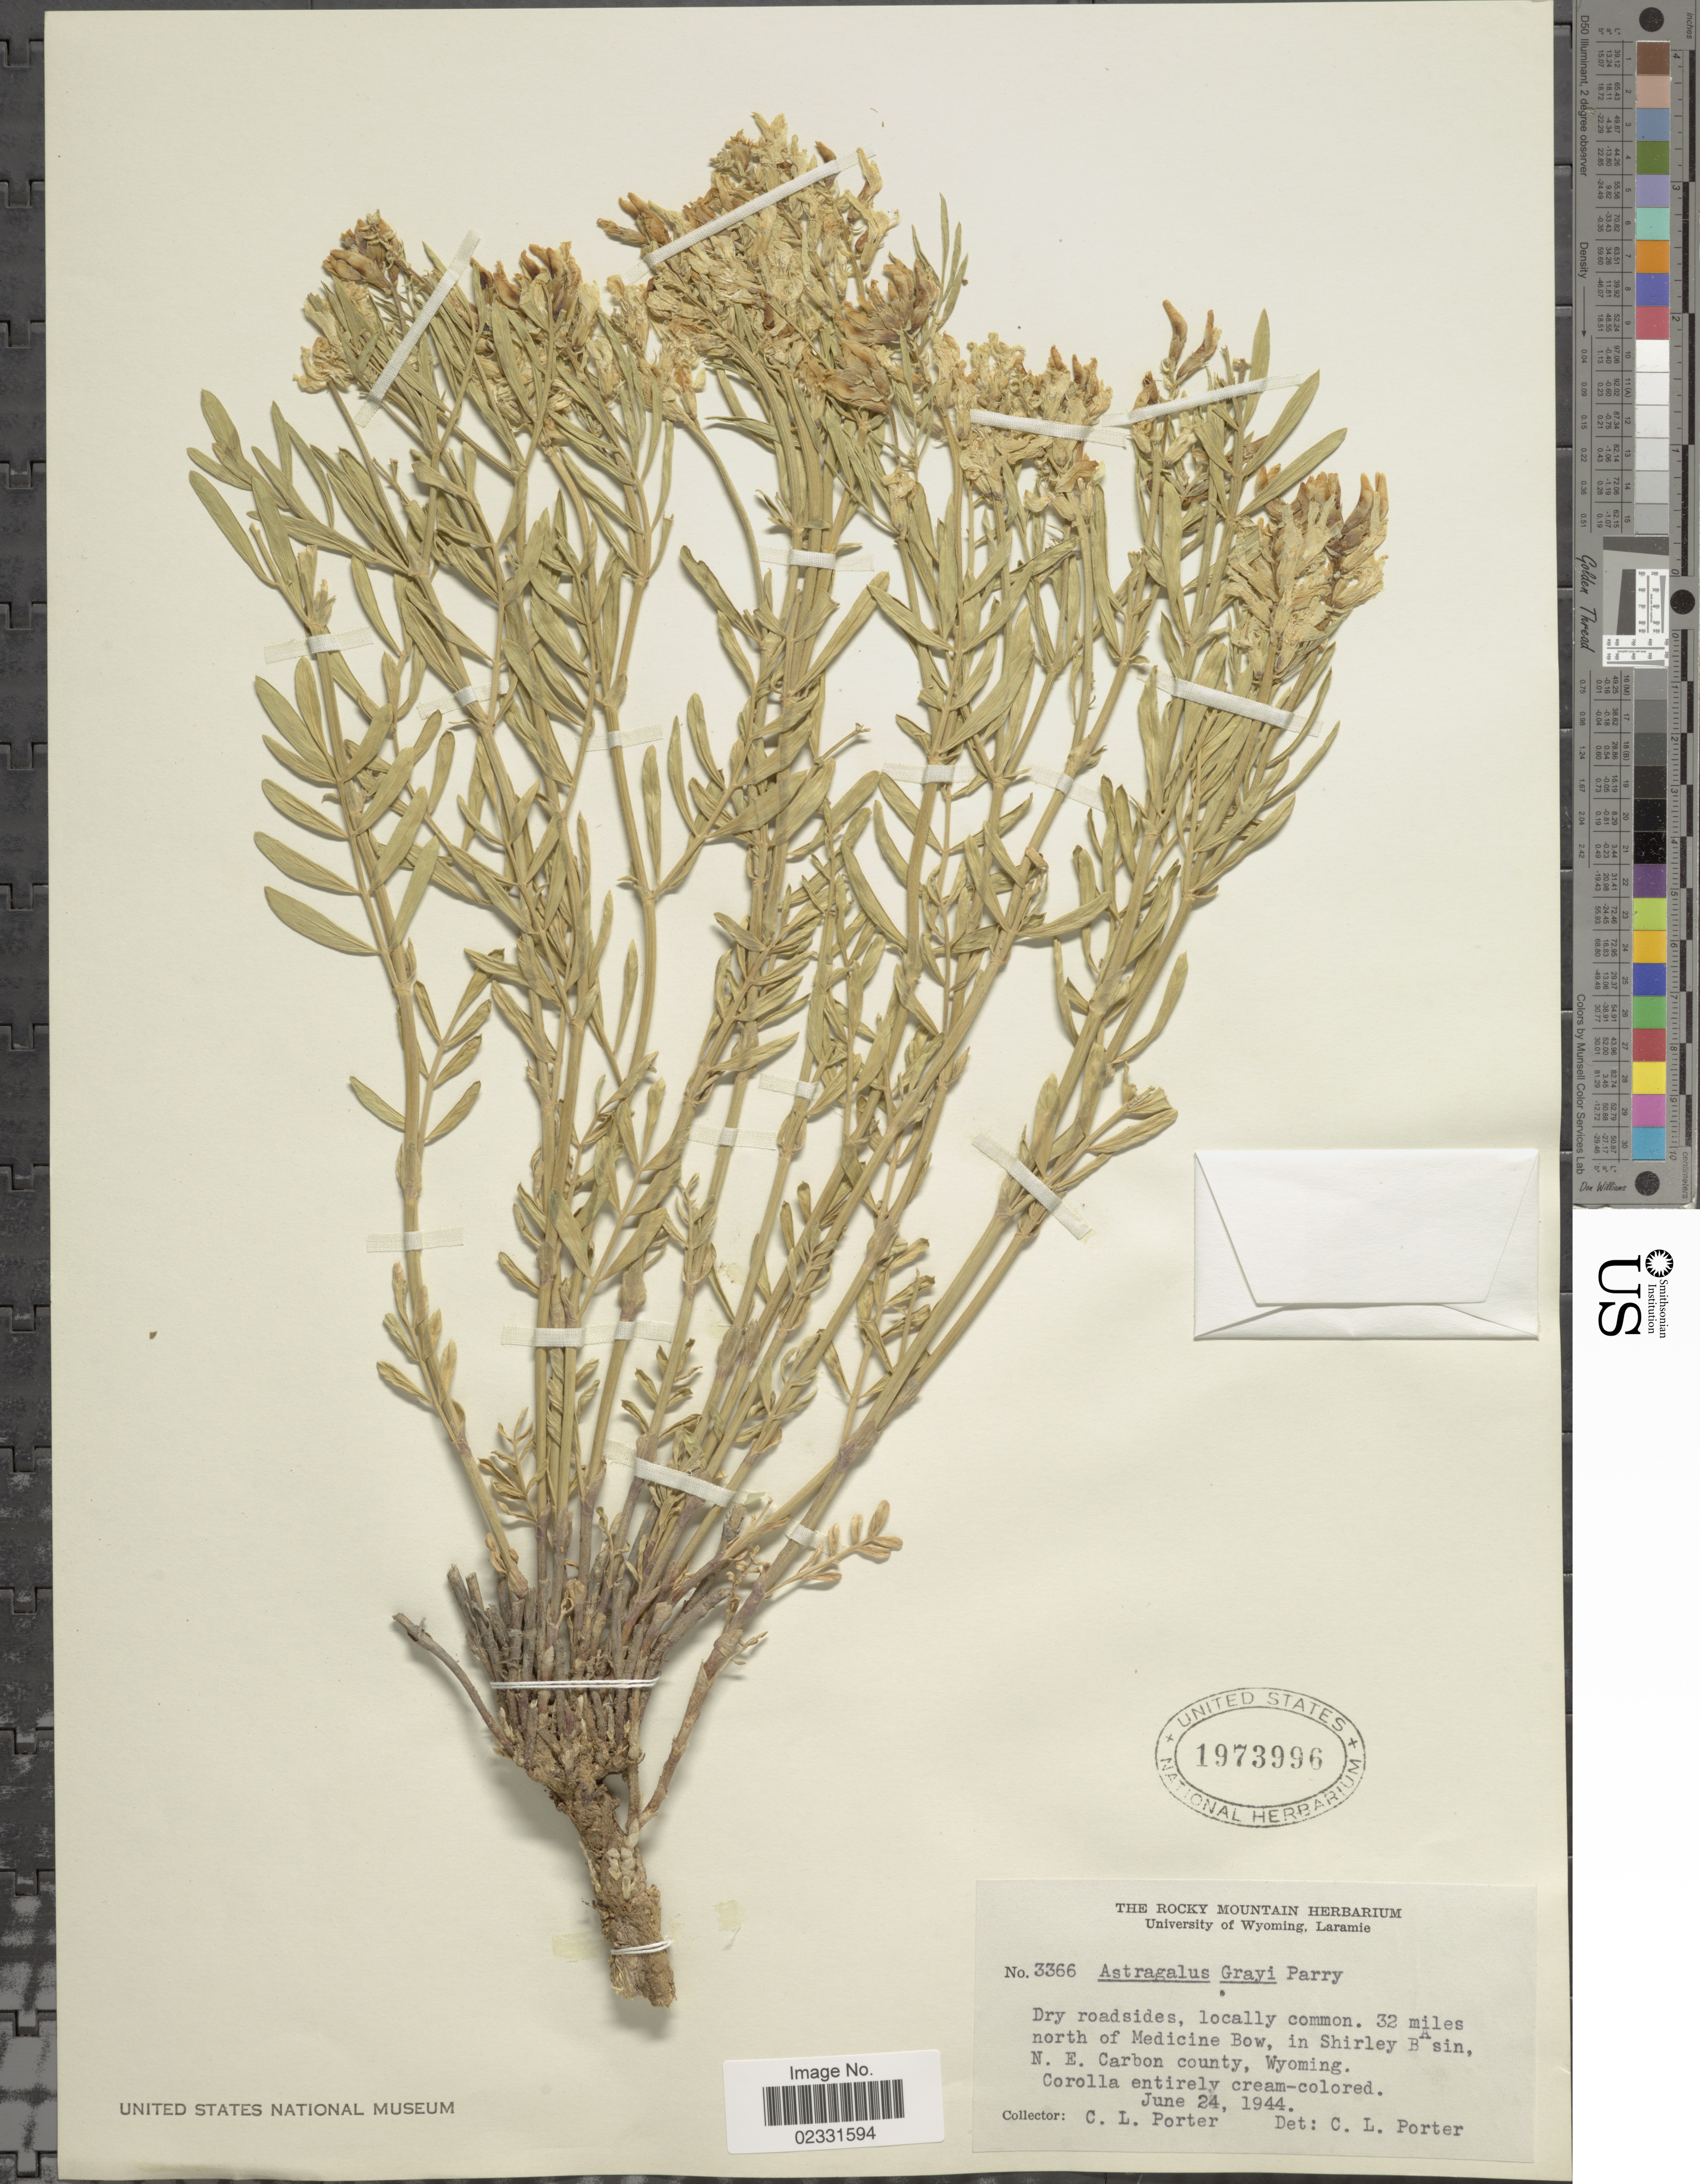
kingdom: Plantae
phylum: Tracheophyta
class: Magnoliopsida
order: Fabales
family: Fabaceae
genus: Astragalus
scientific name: Astragalus grayi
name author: S. Watson ex Parry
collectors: C. L. Porter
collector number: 3366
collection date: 1944-06-24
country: United States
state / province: Wyoming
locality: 32 miles north of Medicine Bow, in Shirley Basin, N. E. Carbon county, Wyoming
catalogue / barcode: US 1973996